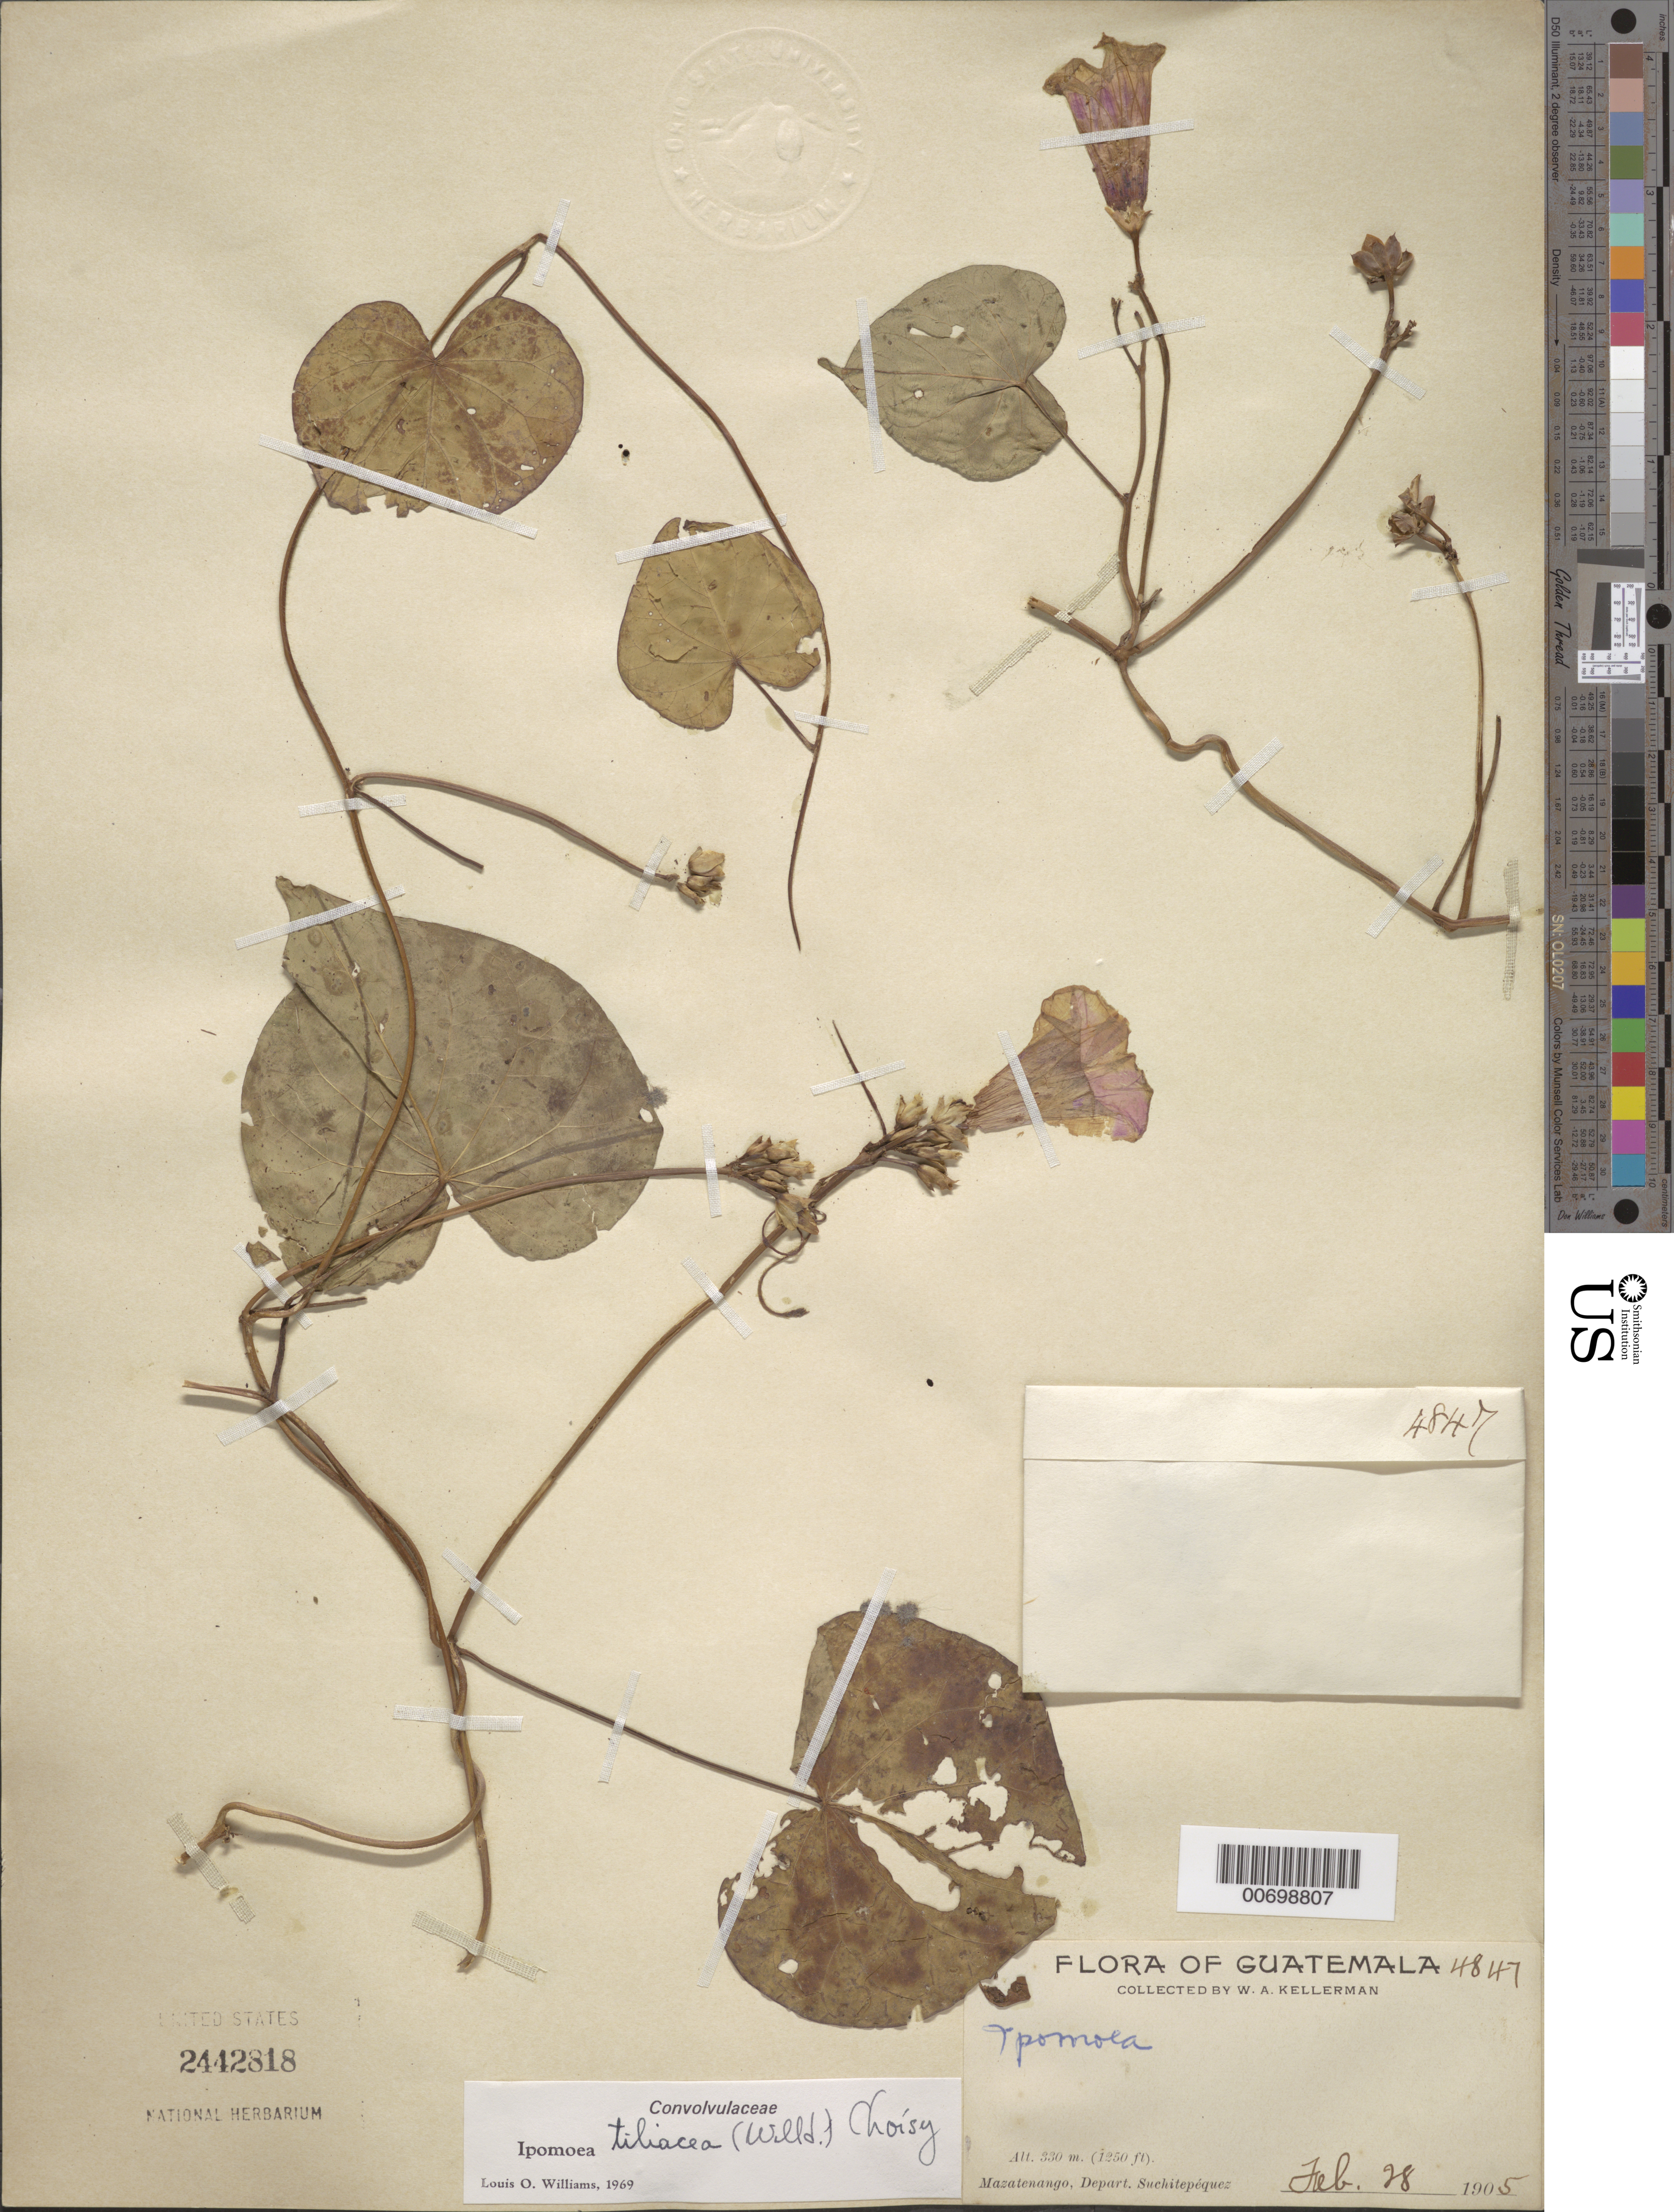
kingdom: Plantae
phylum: Tracheophyta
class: Magnoliopsida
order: Solanales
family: Convolvulaceae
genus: Ipomoea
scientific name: Ipomoea tiliacea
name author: (Willd.) Choisy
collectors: W. Kellerman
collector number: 4847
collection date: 1905-02-28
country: Guatemala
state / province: Suchitepéquez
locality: Mazatenango, Depart. Suchitepéquez.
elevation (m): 381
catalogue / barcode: US 2442818